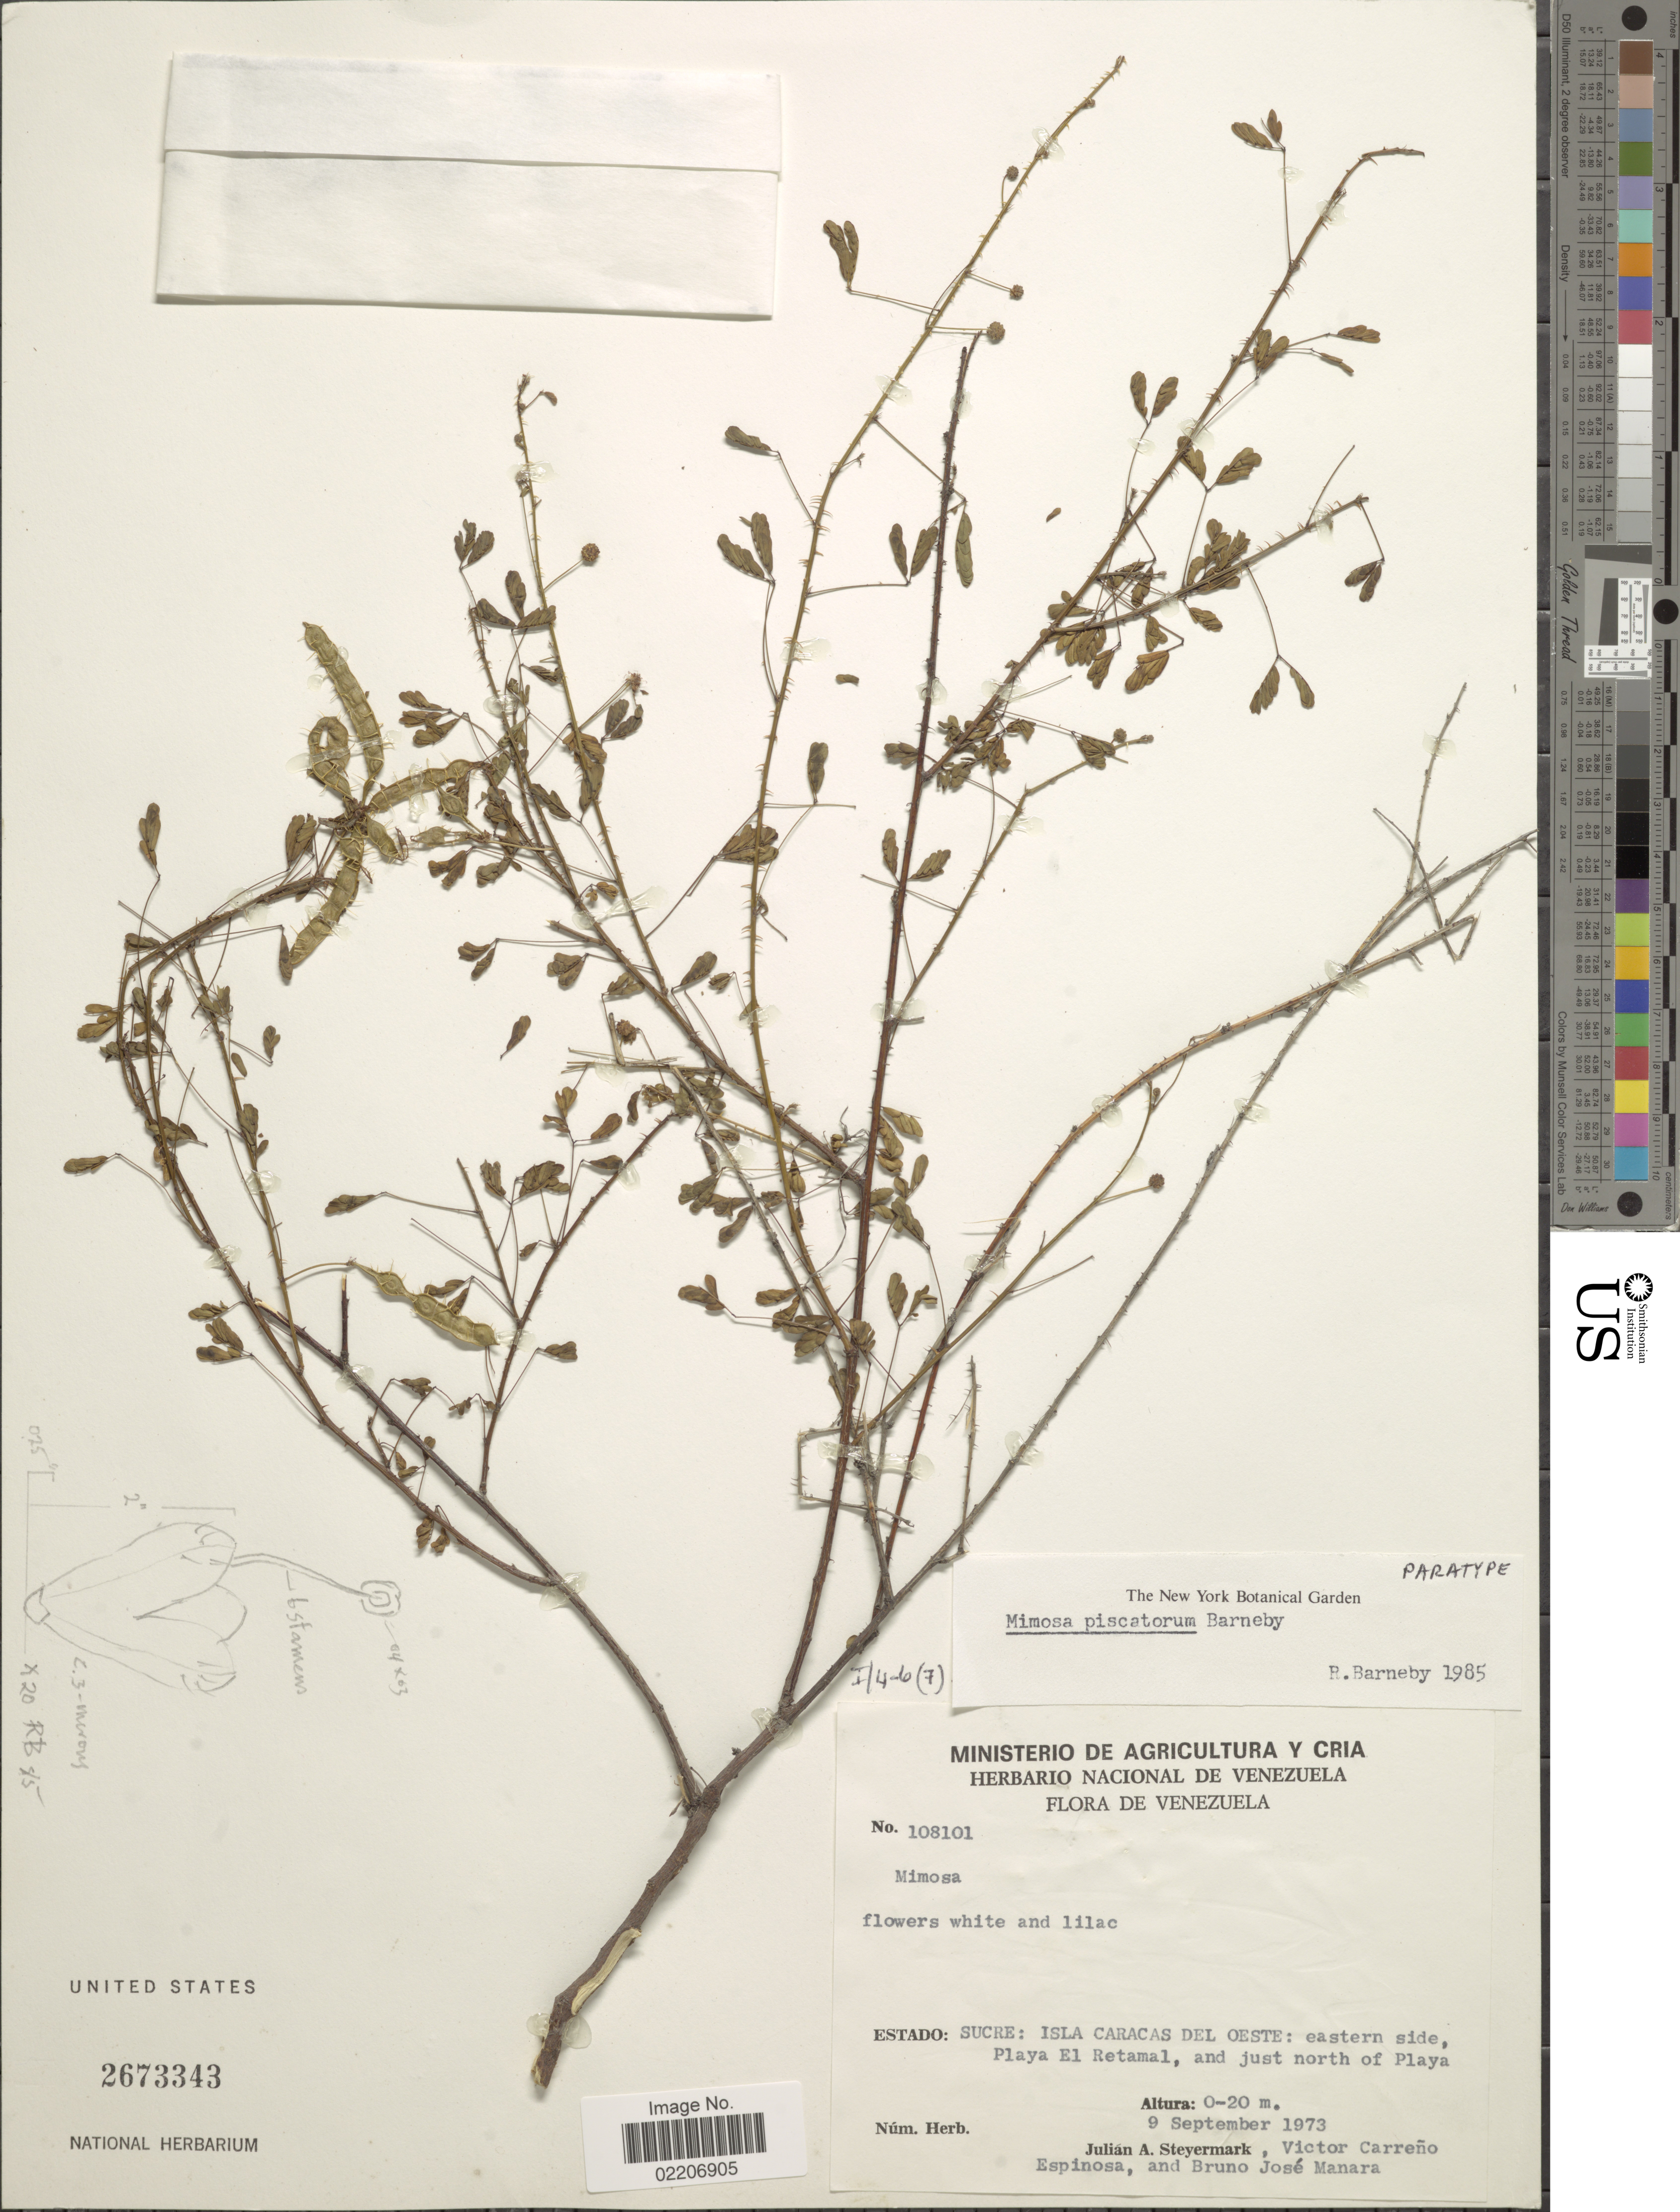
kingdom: Plantae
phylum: Tracheophyta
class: Magnoliopsida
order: Fabales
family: Fabaceae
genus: Mimosa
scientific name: Mimosa piscatorum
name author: Barneby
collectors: J. Steyermark, V. Carreño E. & B. Manara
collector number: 108101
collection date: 1973-09-09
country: Venezuela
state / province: Sucre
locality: Isla Caracas del Oeste, eastern side, Playa El Retamal, and just north of Playa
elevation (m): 0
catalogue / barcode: US 2673343